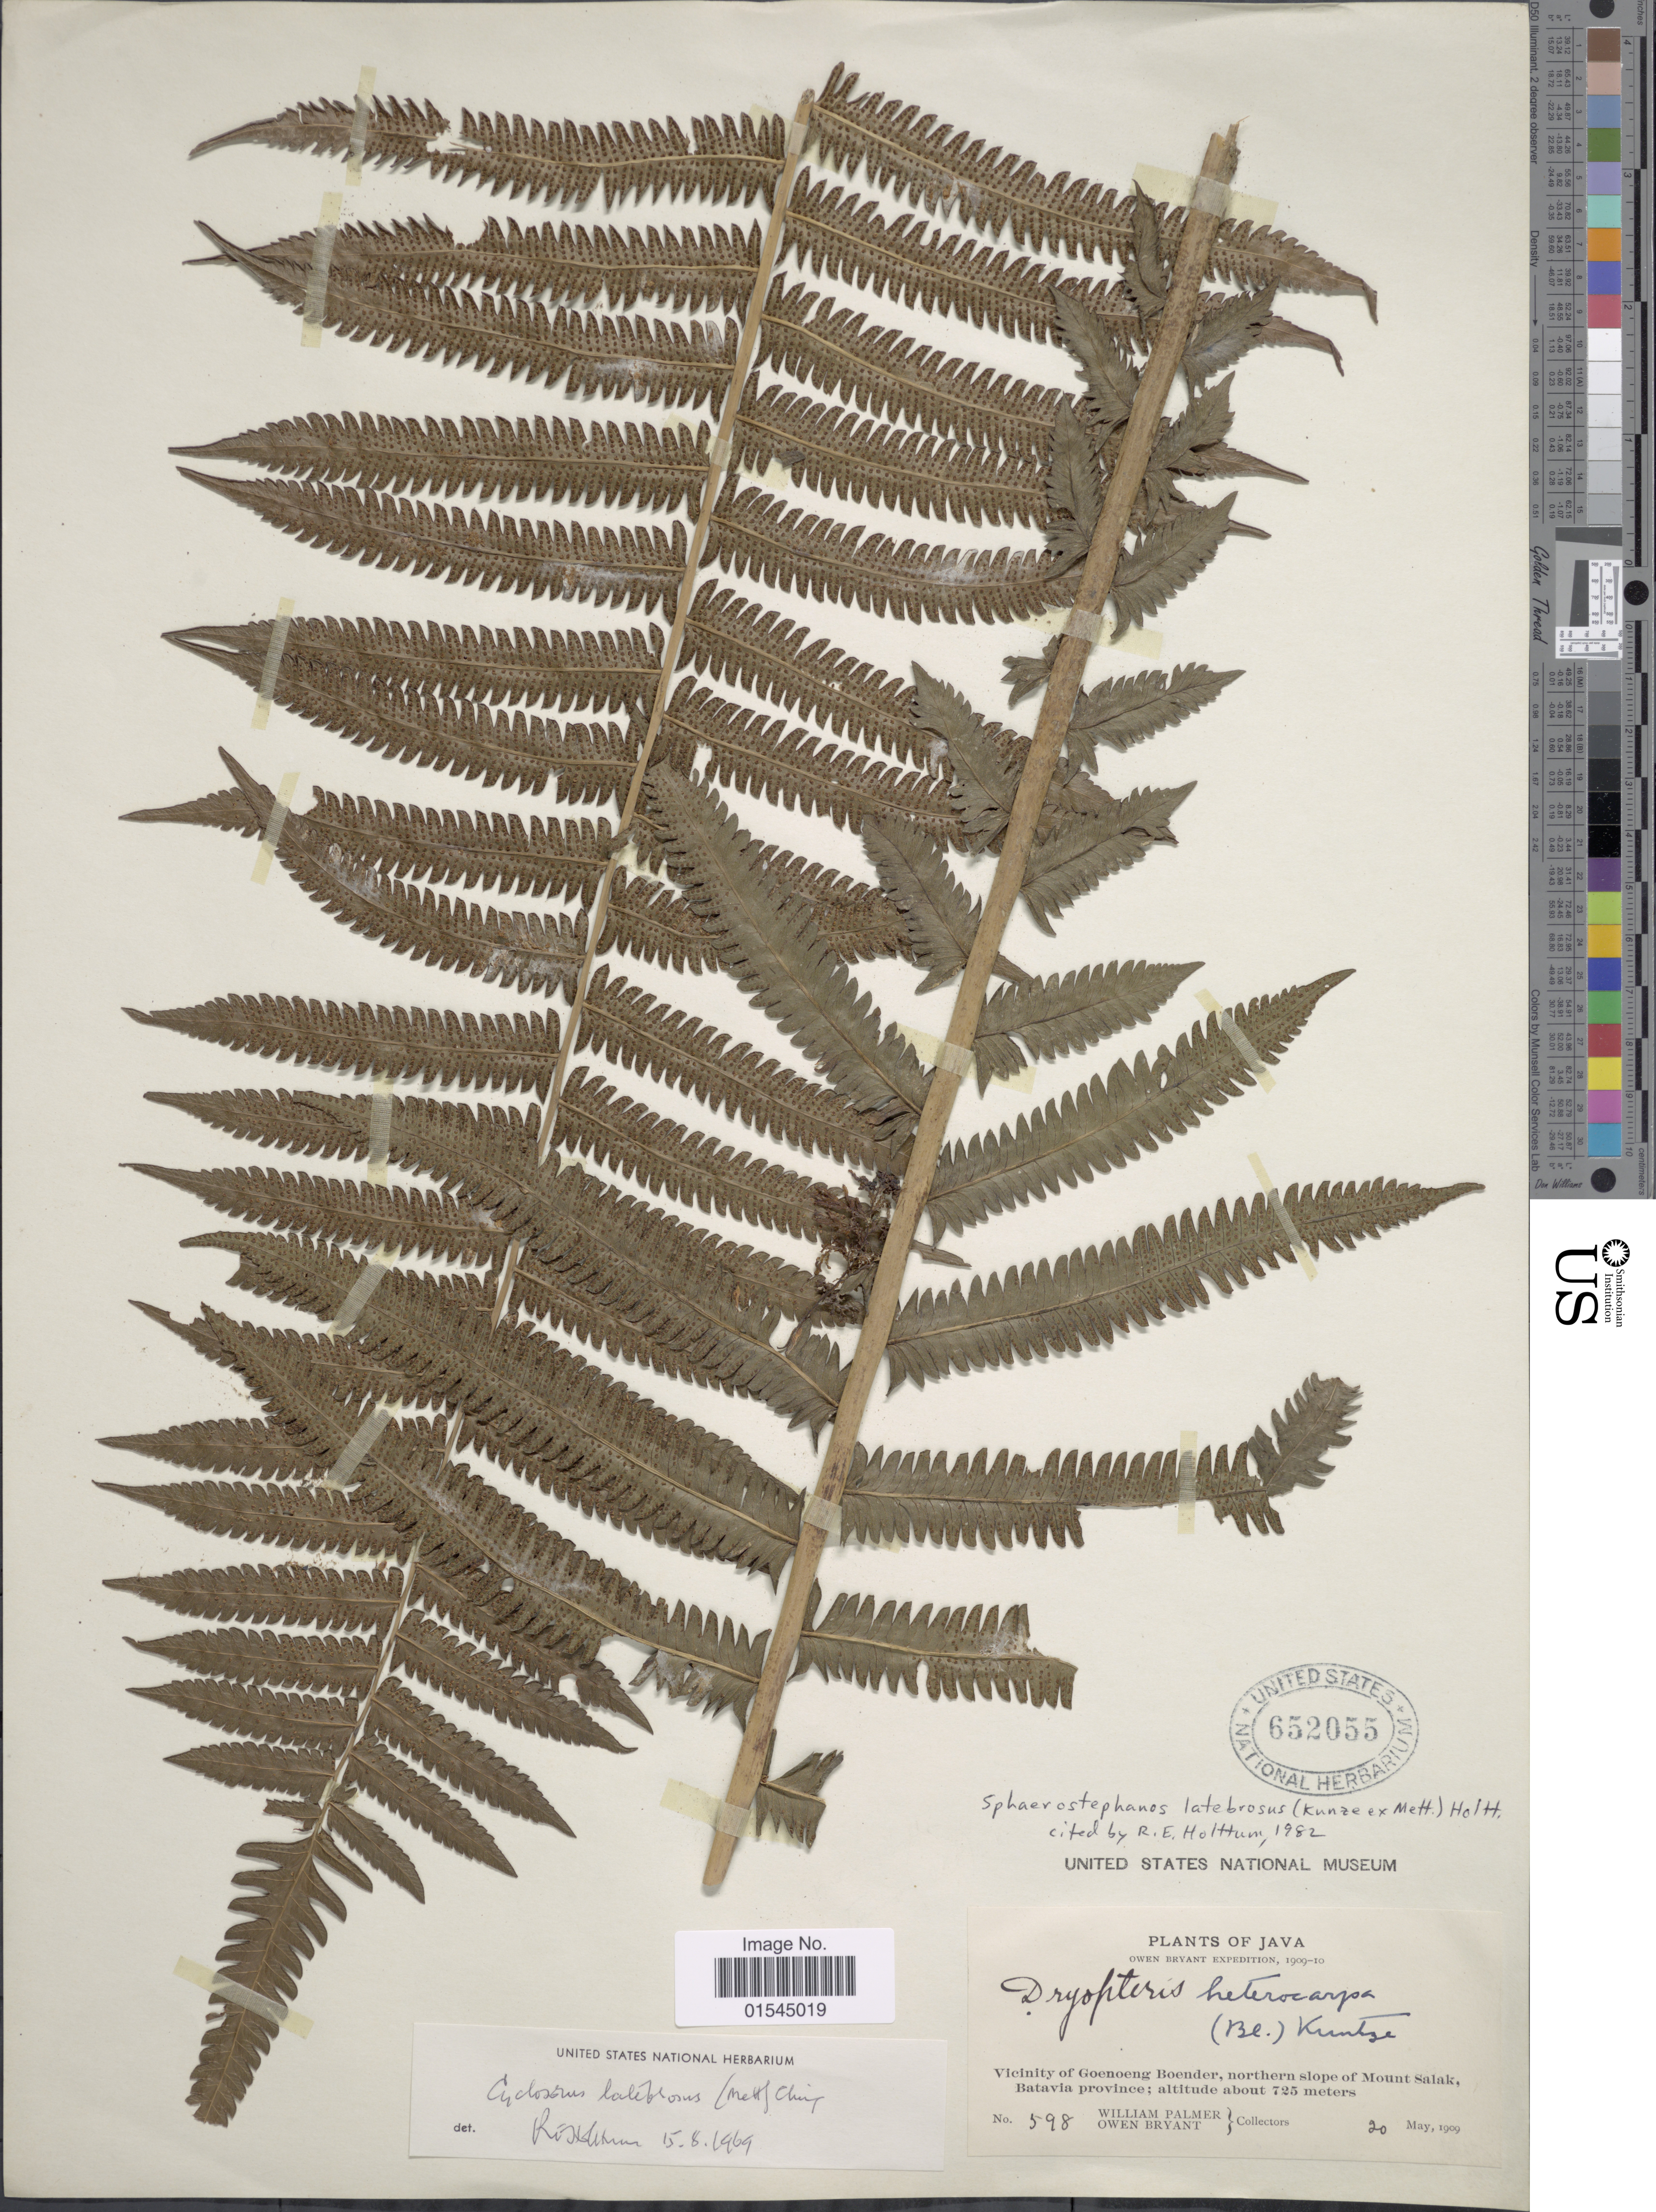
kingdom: Plantae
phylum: Tracheophyta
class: Polypodiopsida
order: Polypodiales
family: Thelypteridaceae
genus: Sphaerostephanos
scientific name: Sphaerostephanos latebrosus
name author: (Kunze ex Mett.) Holttum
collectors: W. Palmer & O. Bryant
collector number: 598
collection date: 1909-05-20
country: Indonesia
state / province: Java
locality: Java. Vicinity of Goenoeng Boender, northern slope of Mount Salak, Batavia province.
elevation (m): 725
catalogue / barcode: US 652055